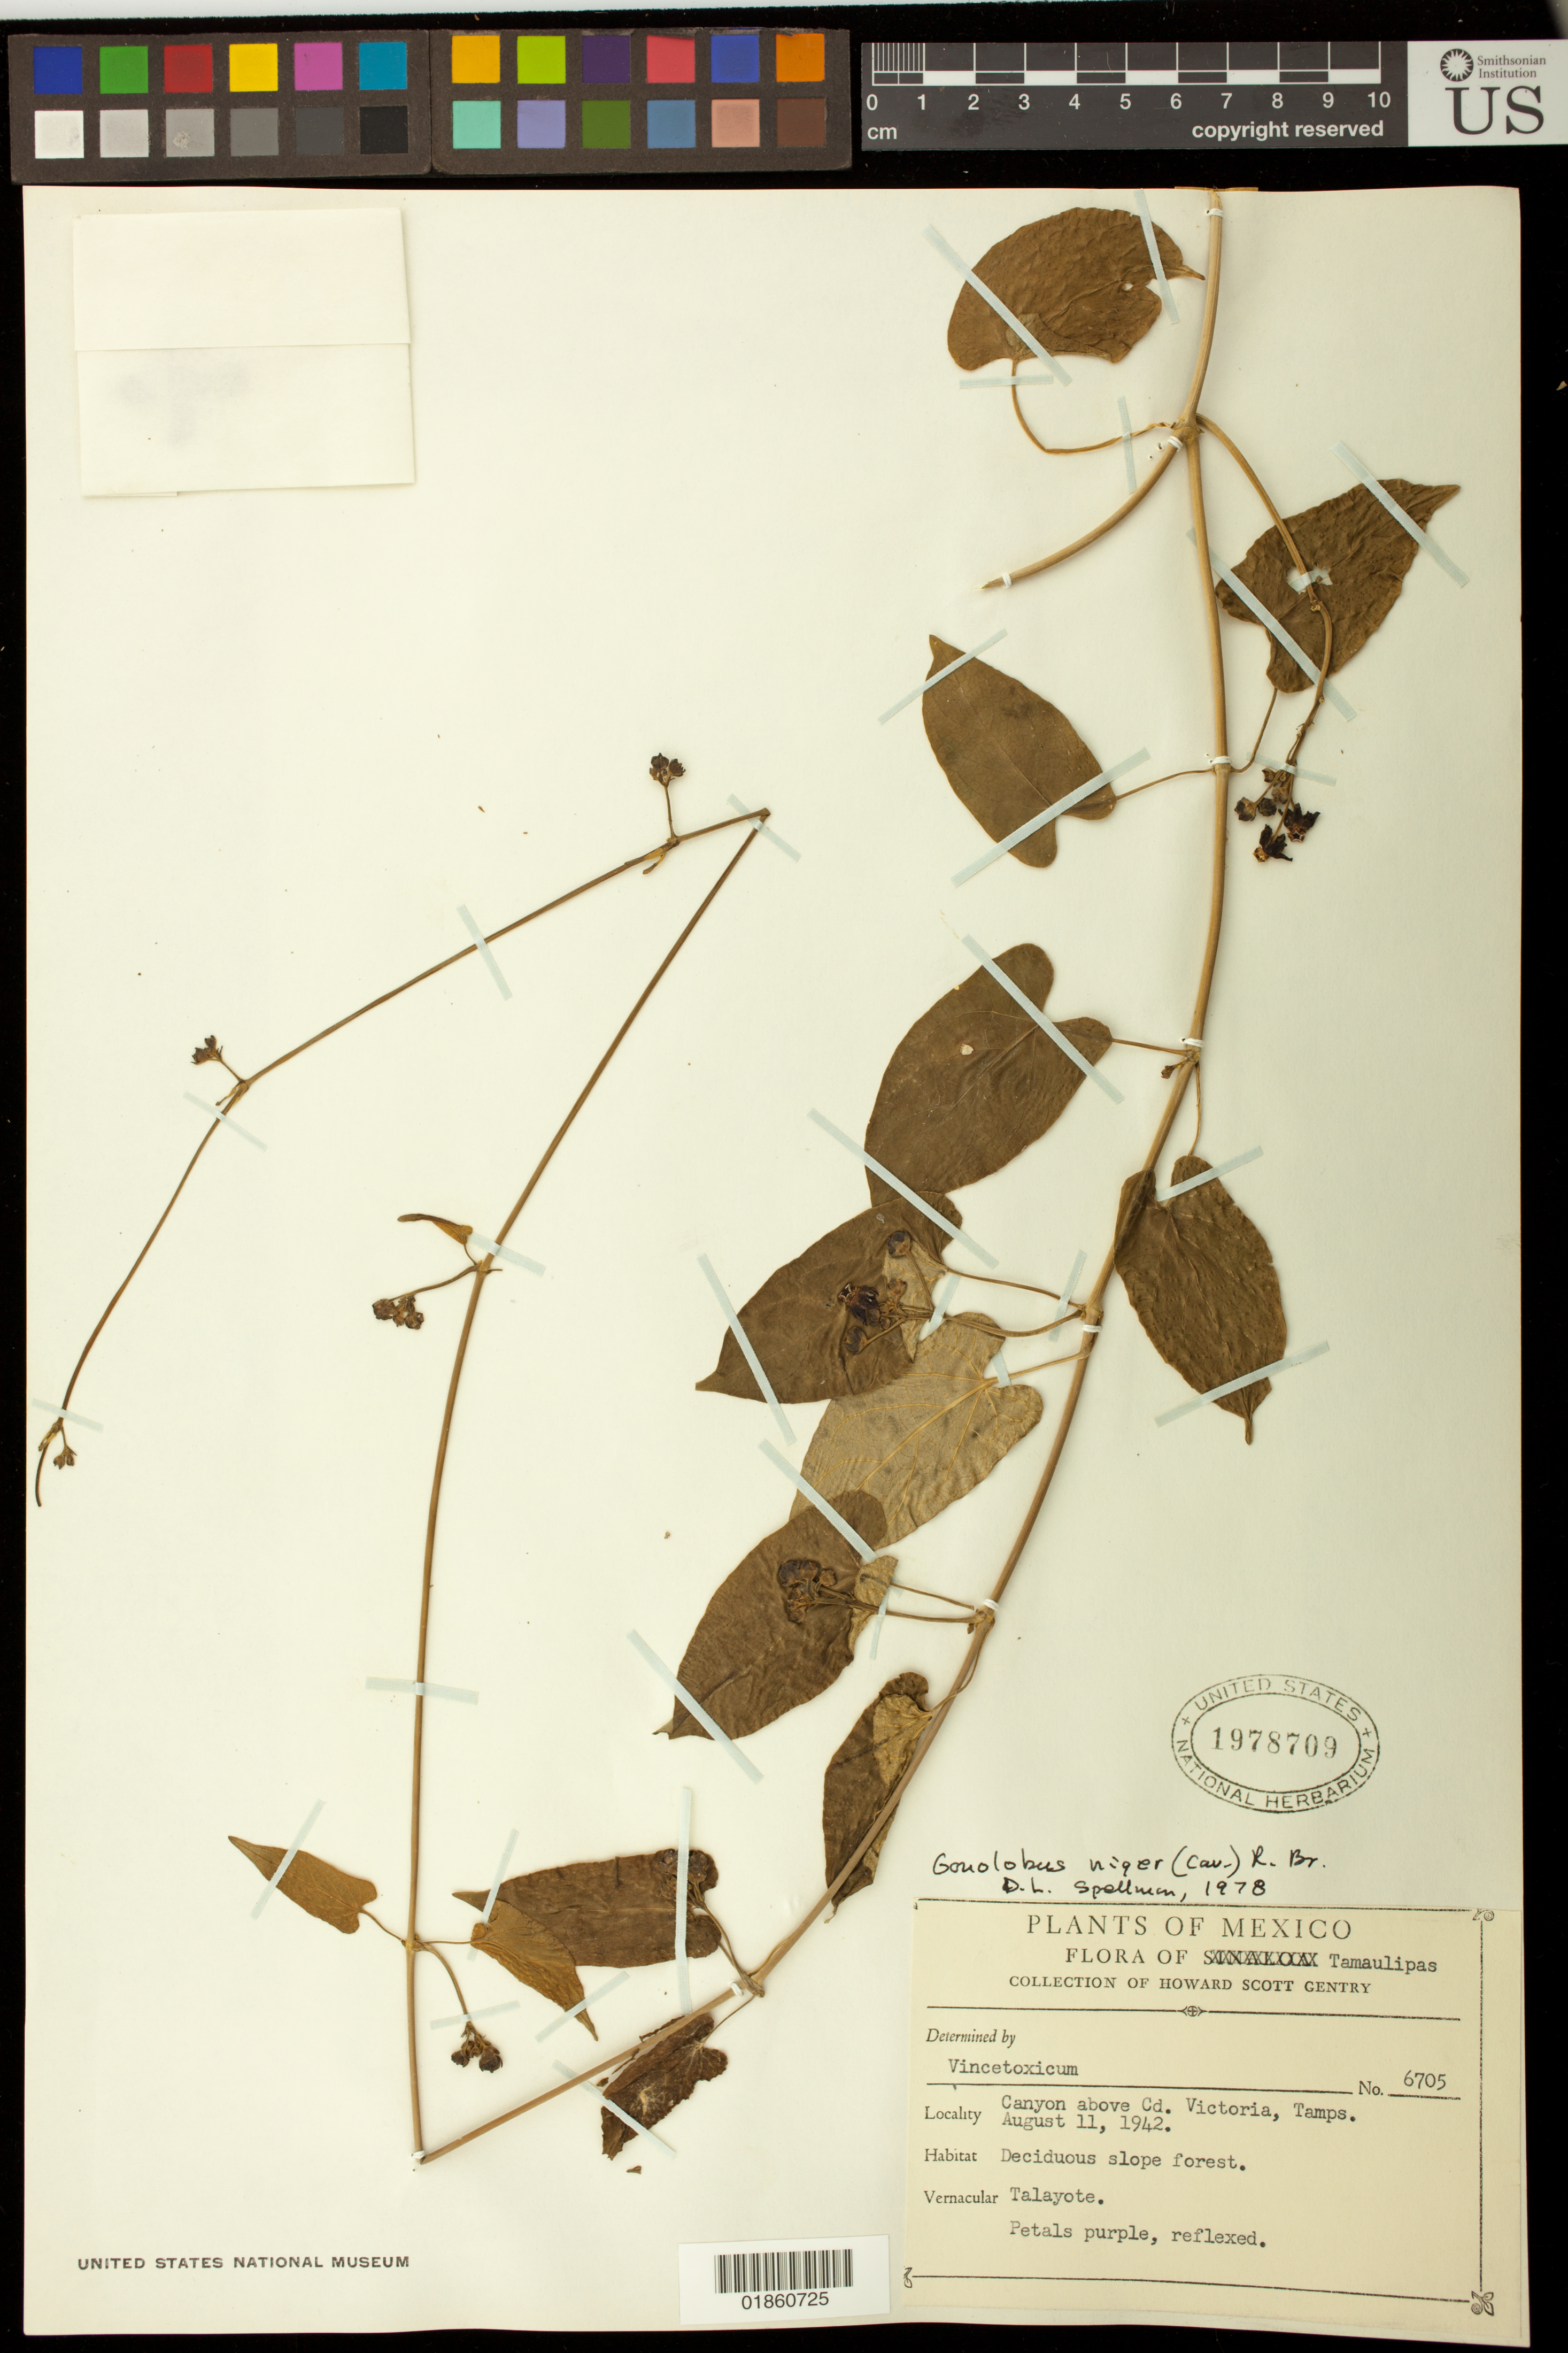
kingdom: Plantae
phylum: Tracheophyta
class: Magnoliopsida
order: Gentianales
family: Apocynaceae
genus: Gonolobus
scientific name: Gonolobus niger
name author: (Cav.) R. Br. ex Schult.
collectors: H. S. Gentry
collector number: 6705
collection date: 1942-08-11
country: Mexico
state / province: Tamaulipas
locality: Victoria, Canyon above Cd. Victoria, Tamps.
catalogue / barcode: US 1978709